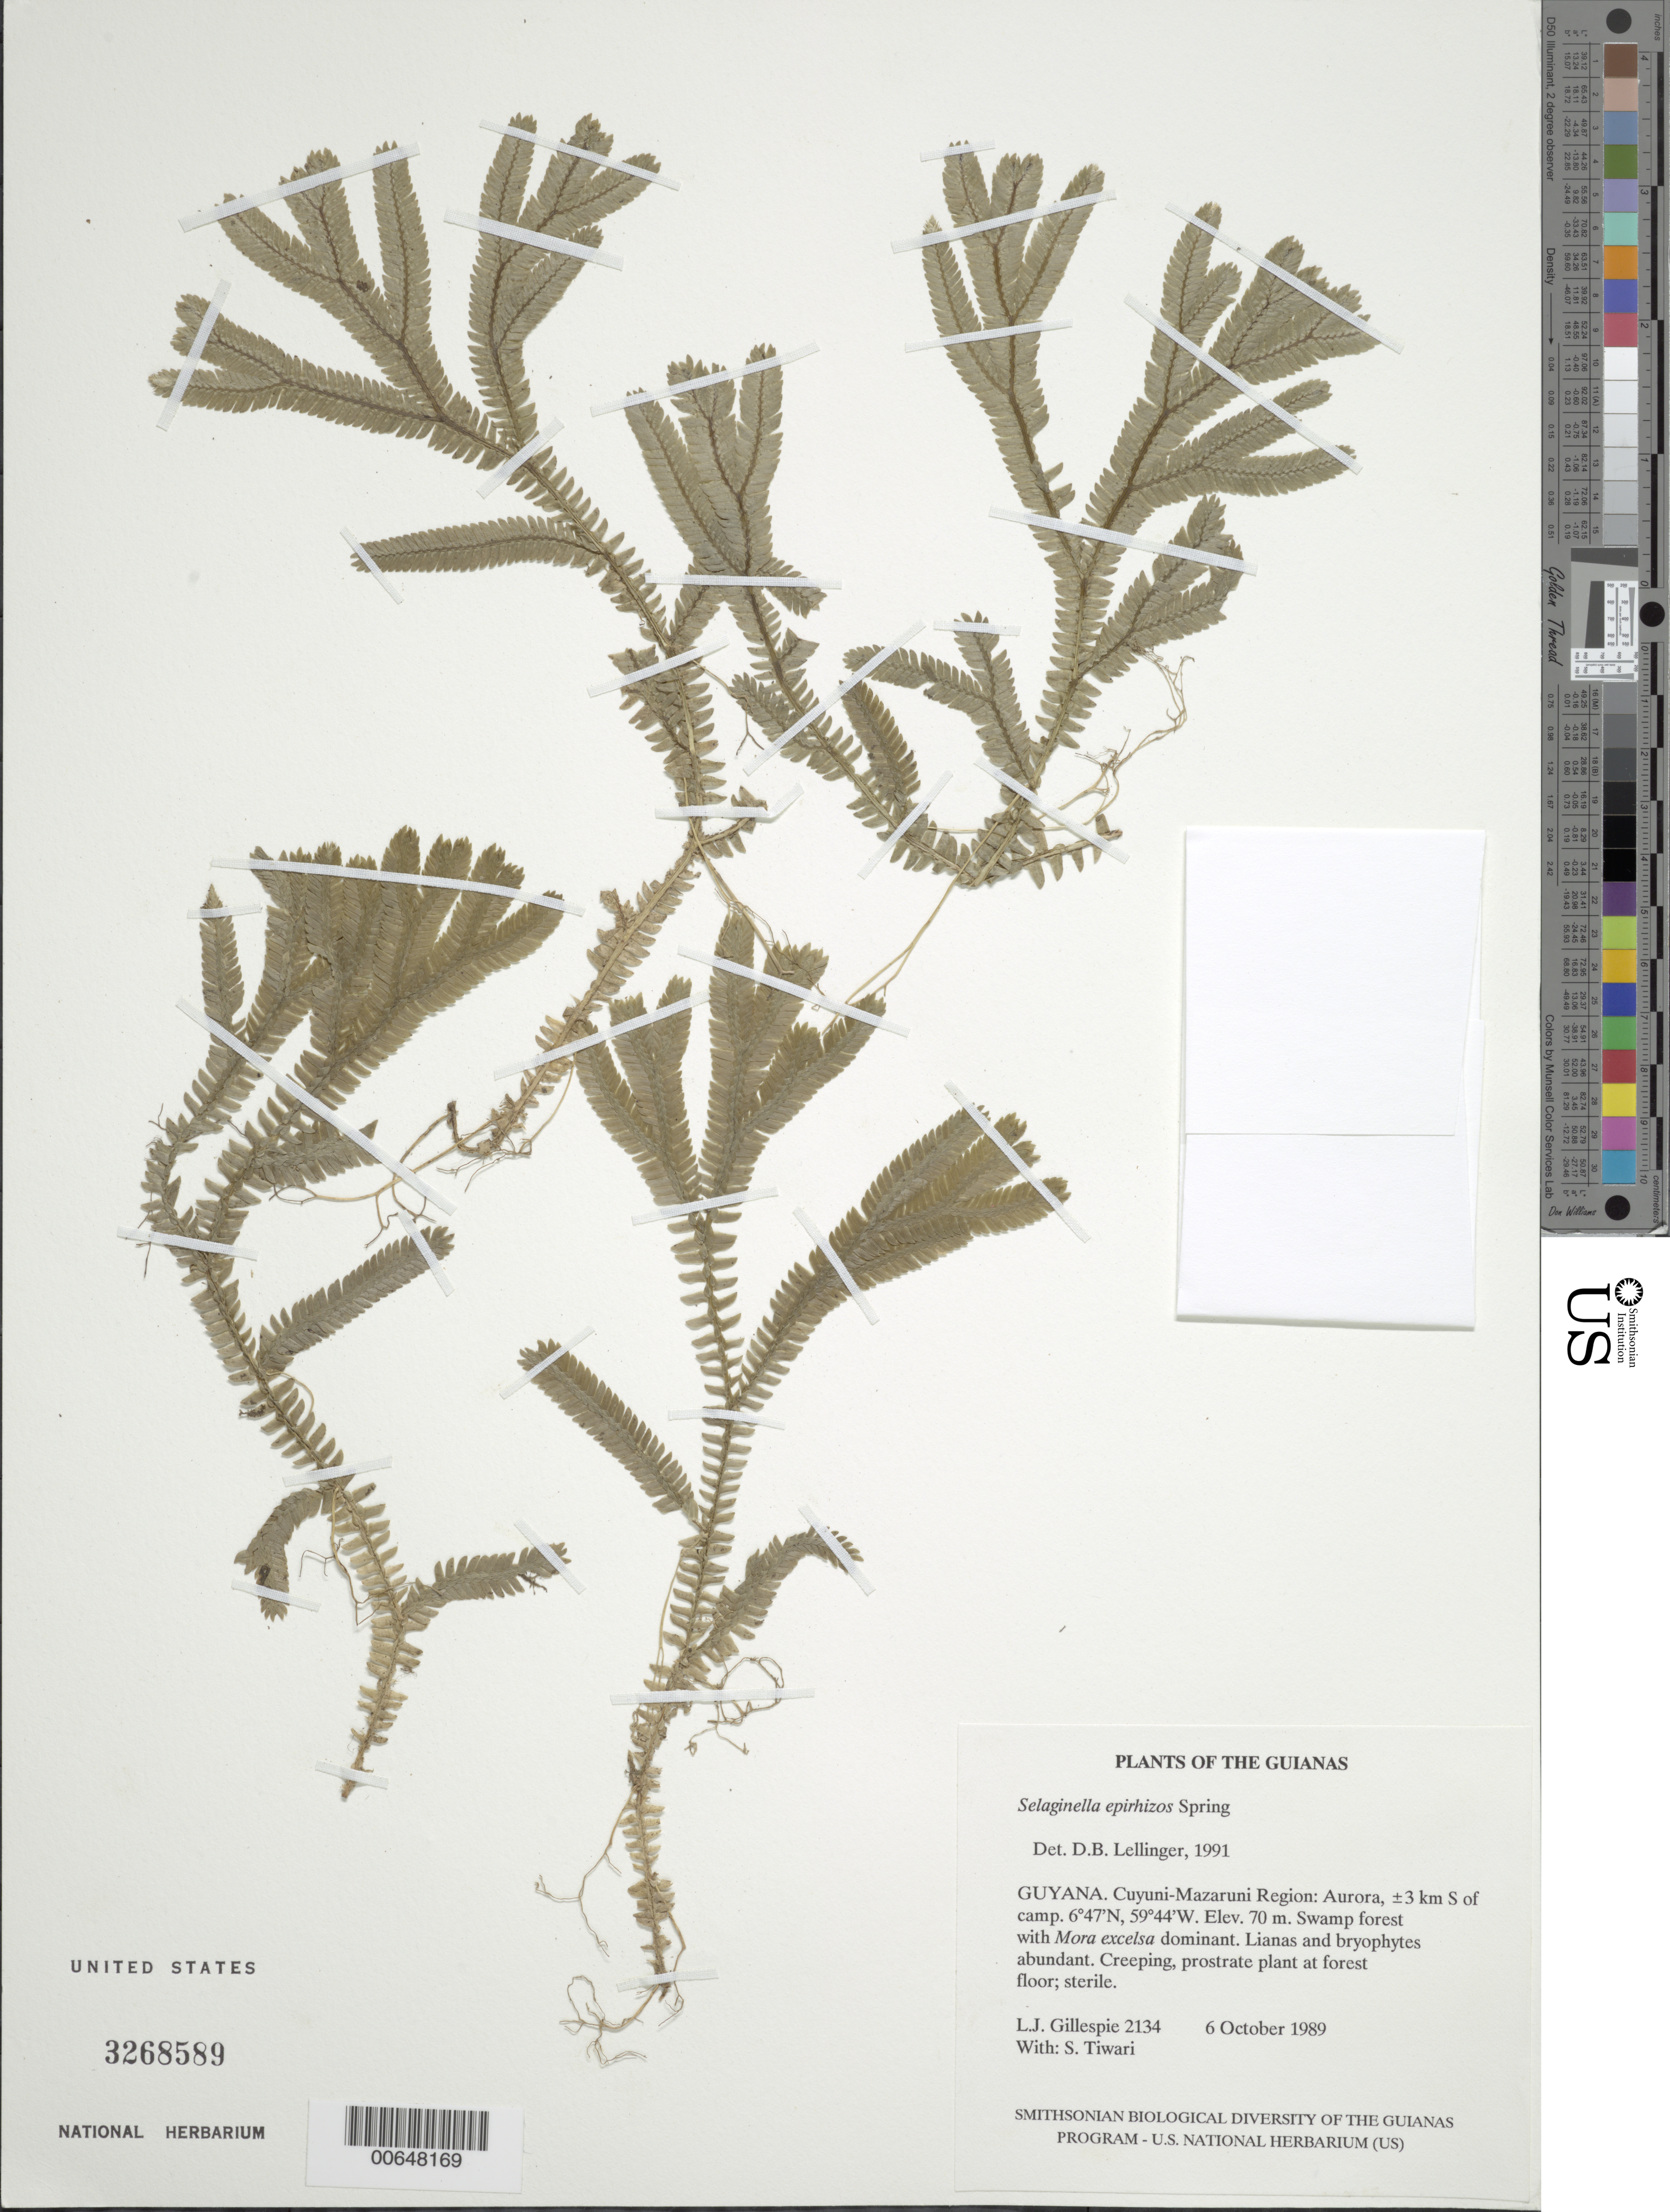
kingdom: Plantae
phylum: Tracheophyta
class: Lycopodiopsida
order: Selaginellales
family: Selaginellaceae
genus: Selaginella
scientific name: Selaginella epirrhizos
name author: Spring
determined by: Lellinger, David B., (BOT), Smithsonian Institution - National Museum of Natural History (UNITED STATES)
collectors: L. J. Gillespie & S. Tiwari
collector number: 2134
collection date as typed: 6 October 1989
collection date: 1989-10-06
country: Guyana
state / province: Cuyuni-Mazaruni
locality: Aurora, ±3 km S of camp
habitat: Swamp forest with Mora excelsa dominant. Lianas and bryophytes abundant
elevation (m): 70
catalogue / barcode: US 3268589